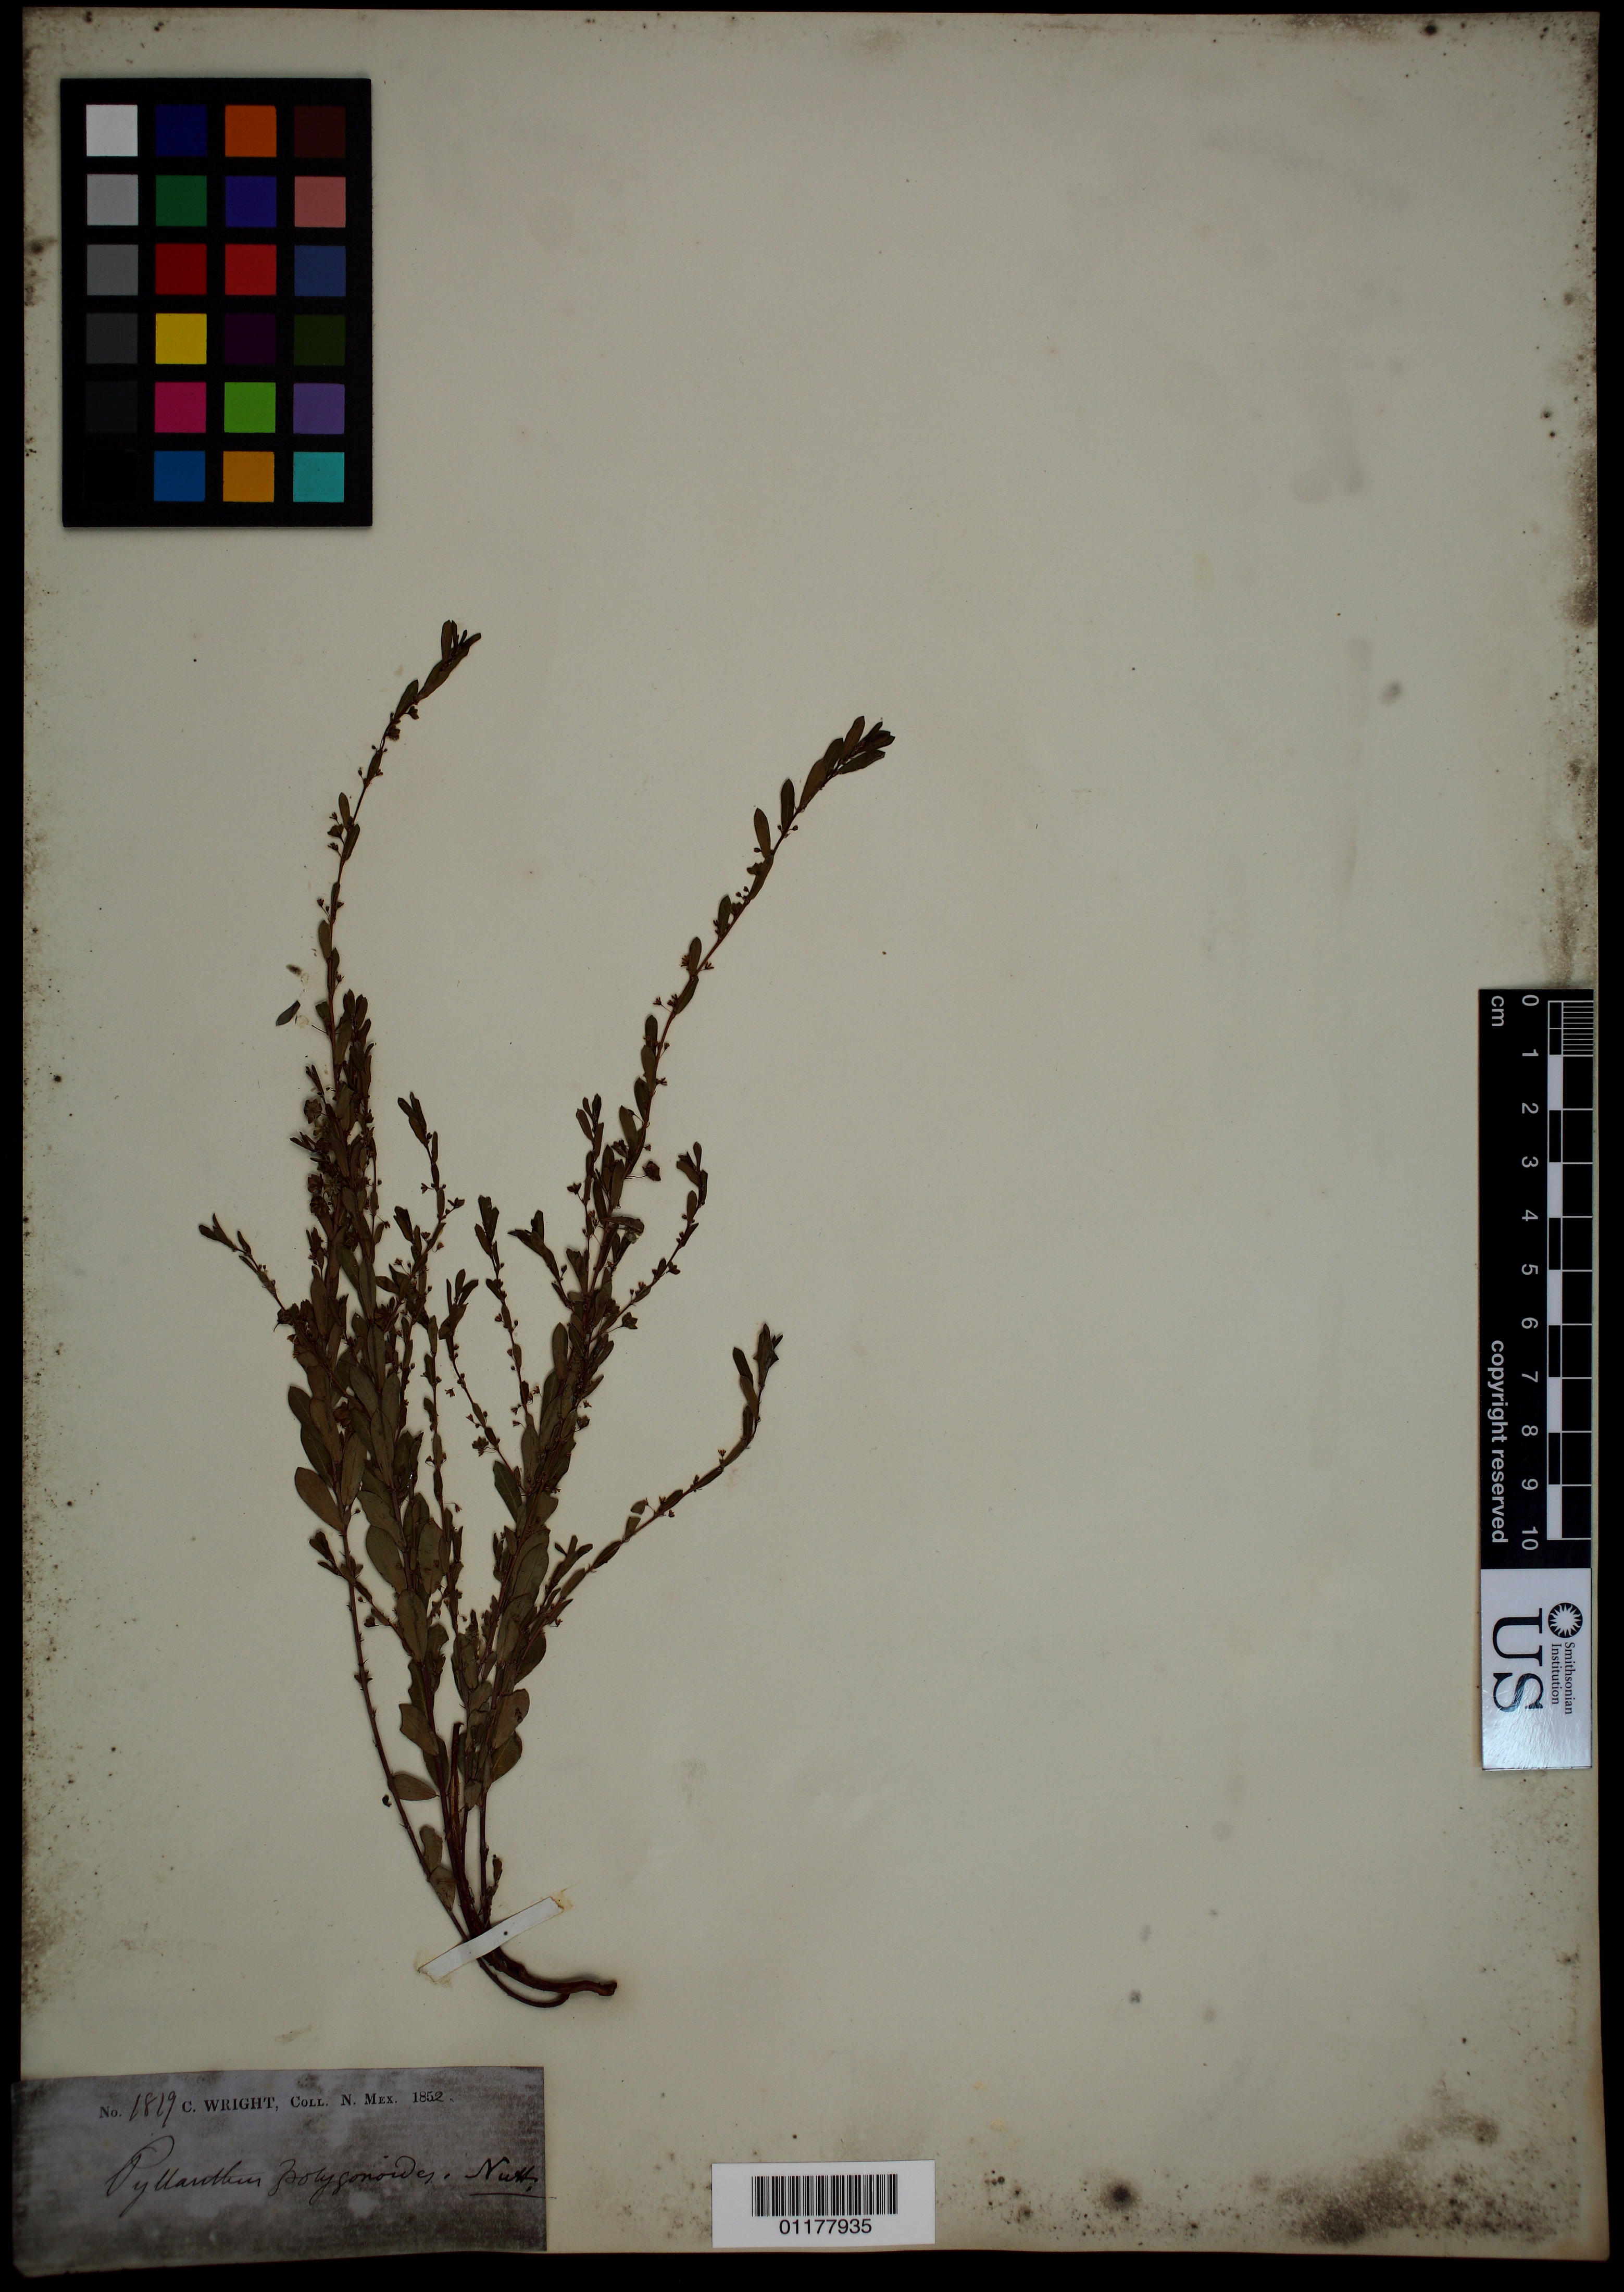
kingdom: Plantae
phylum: Tracheophyta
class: Magnoliopsida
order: Malpighiales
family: Phyllanthaceae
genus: Phyllanthus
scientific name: Phyllanthus polygonoides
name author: Nutt. ex Spreng.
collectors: C. Wright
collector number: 1819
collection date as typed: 1852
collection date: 1852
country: United States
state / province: New Mexico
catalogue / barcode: US 1